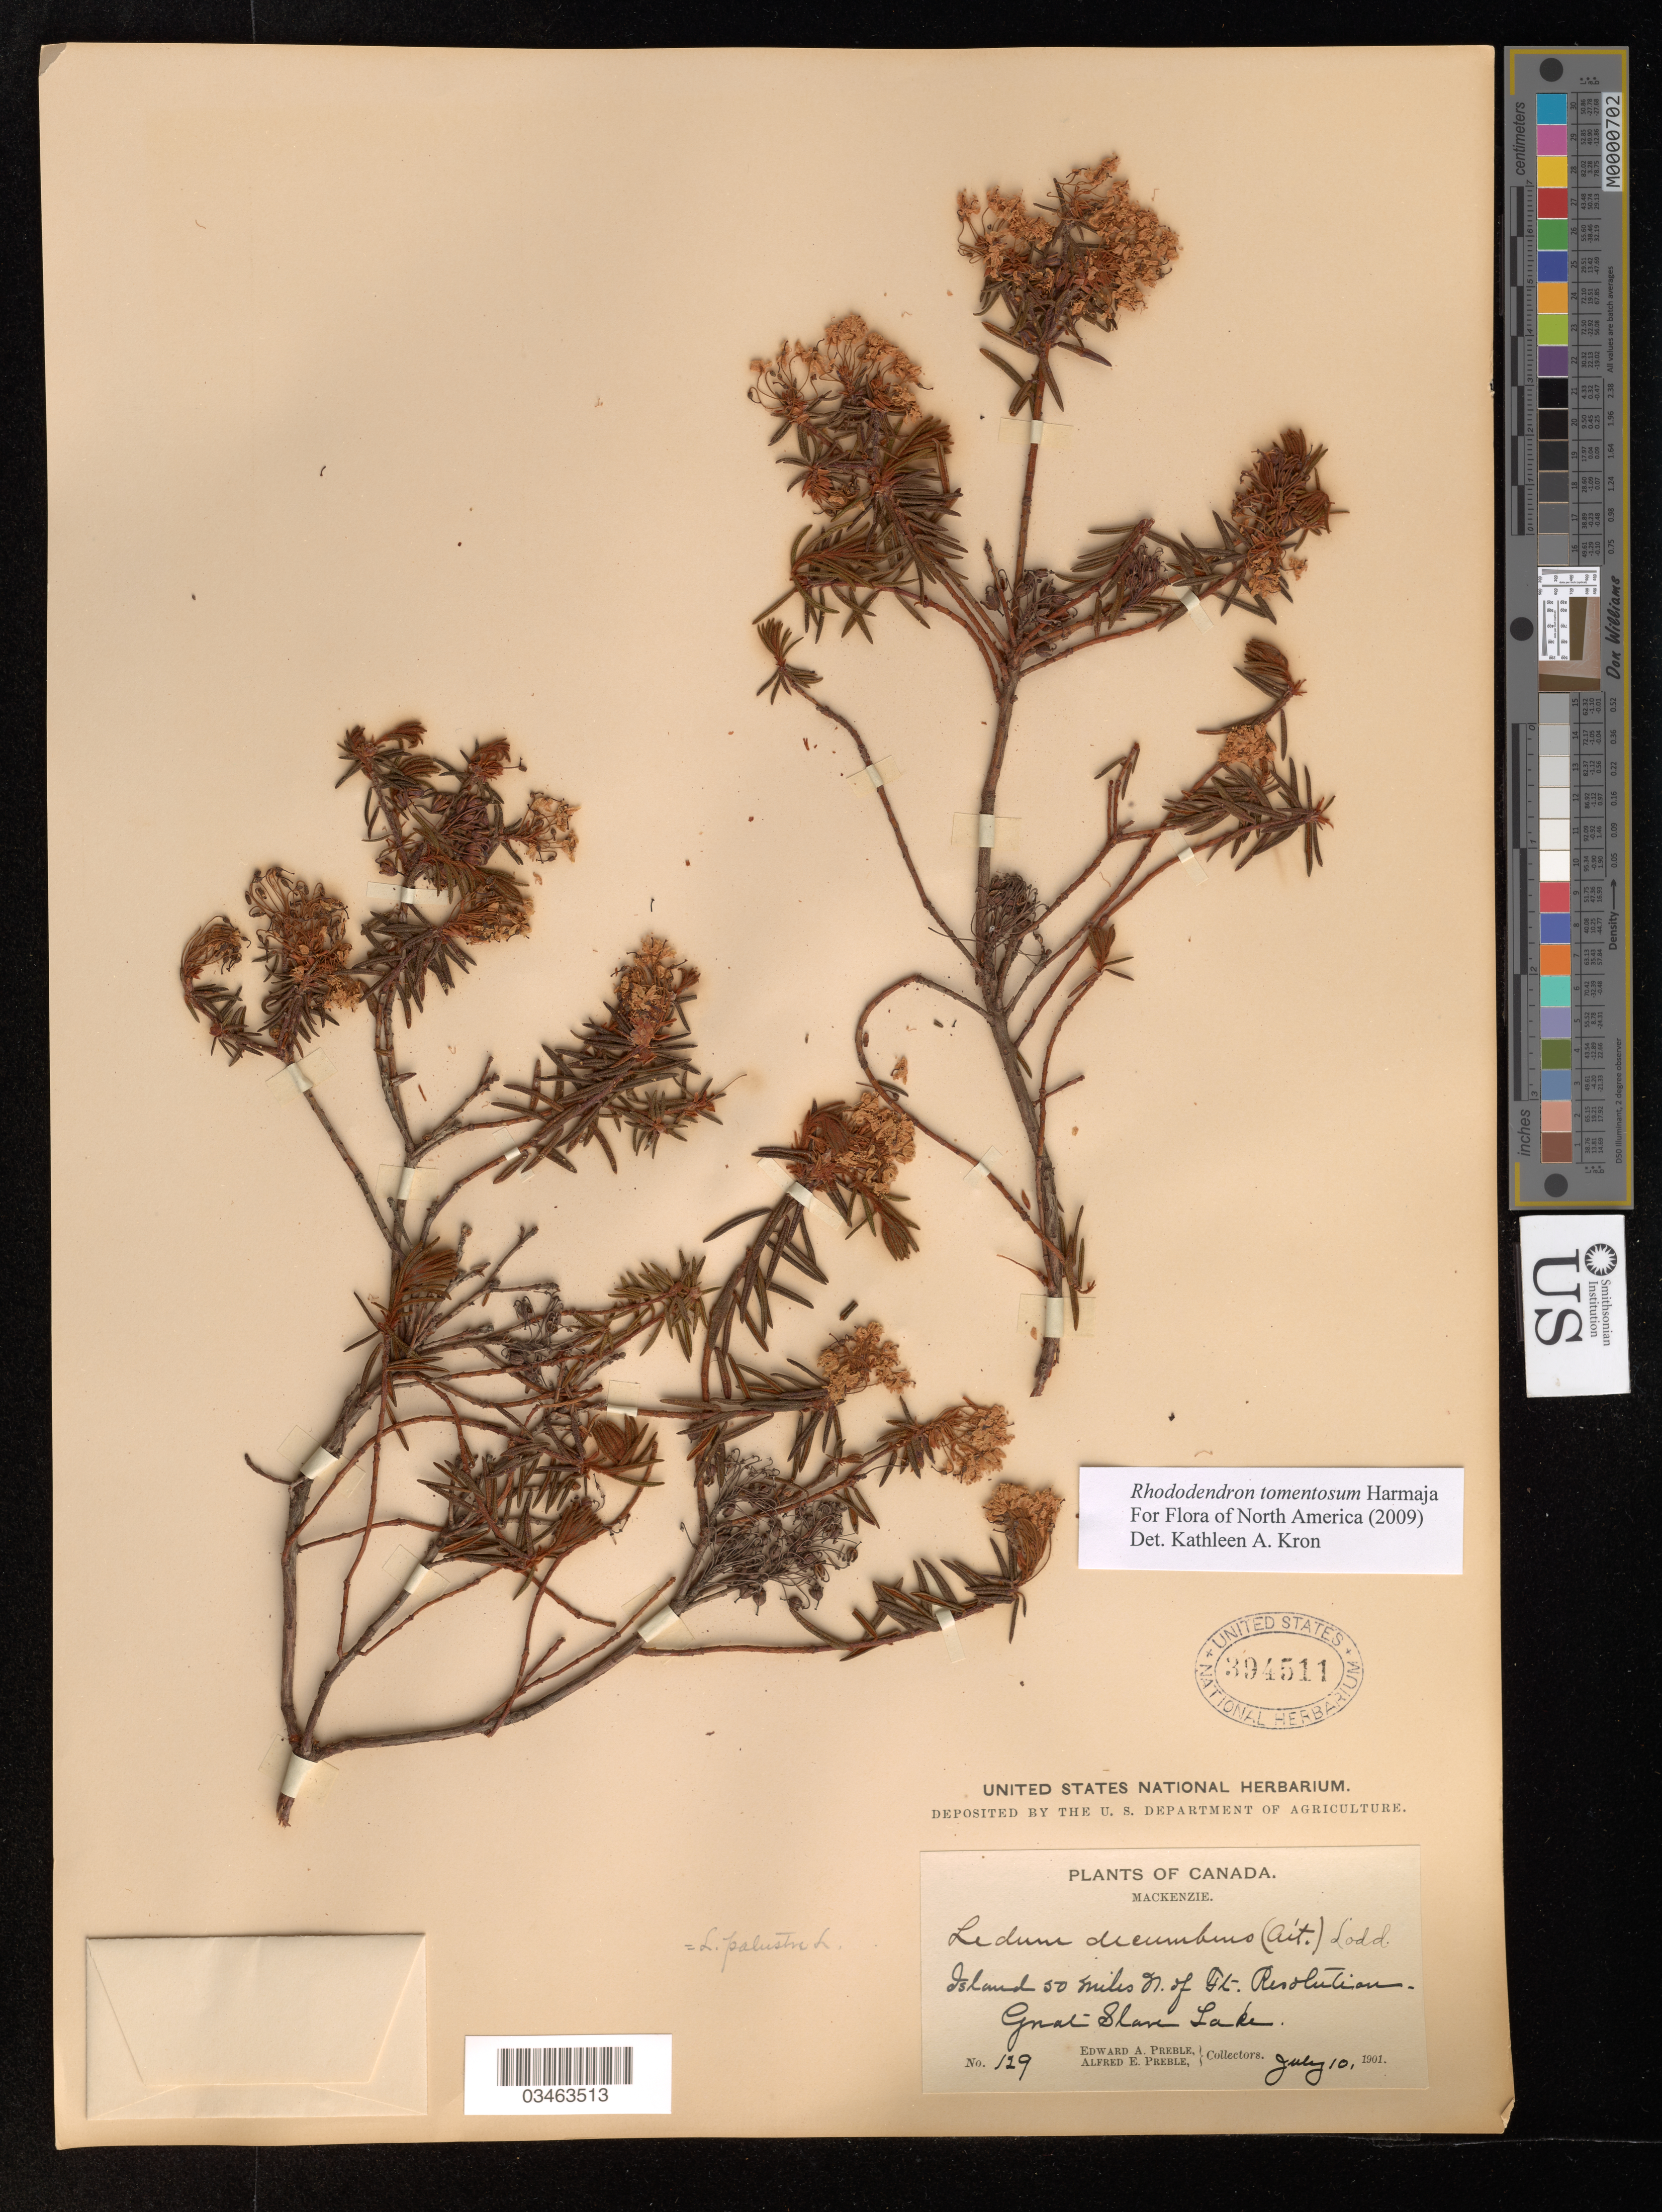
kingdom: Plantae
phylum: Tracheophyta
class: Magnoliopsida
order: Ericales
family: Ericaceae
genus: Rhododendron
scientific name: Rhododendron tomentosum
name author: Harmaja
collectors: E. Preble & A. Preble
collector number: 129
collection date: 1901-07-10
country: Canada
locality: Mackenzie. Island 50 miles N. of Ft. Resolution. Great Slave Lake.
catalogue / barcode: US 394511